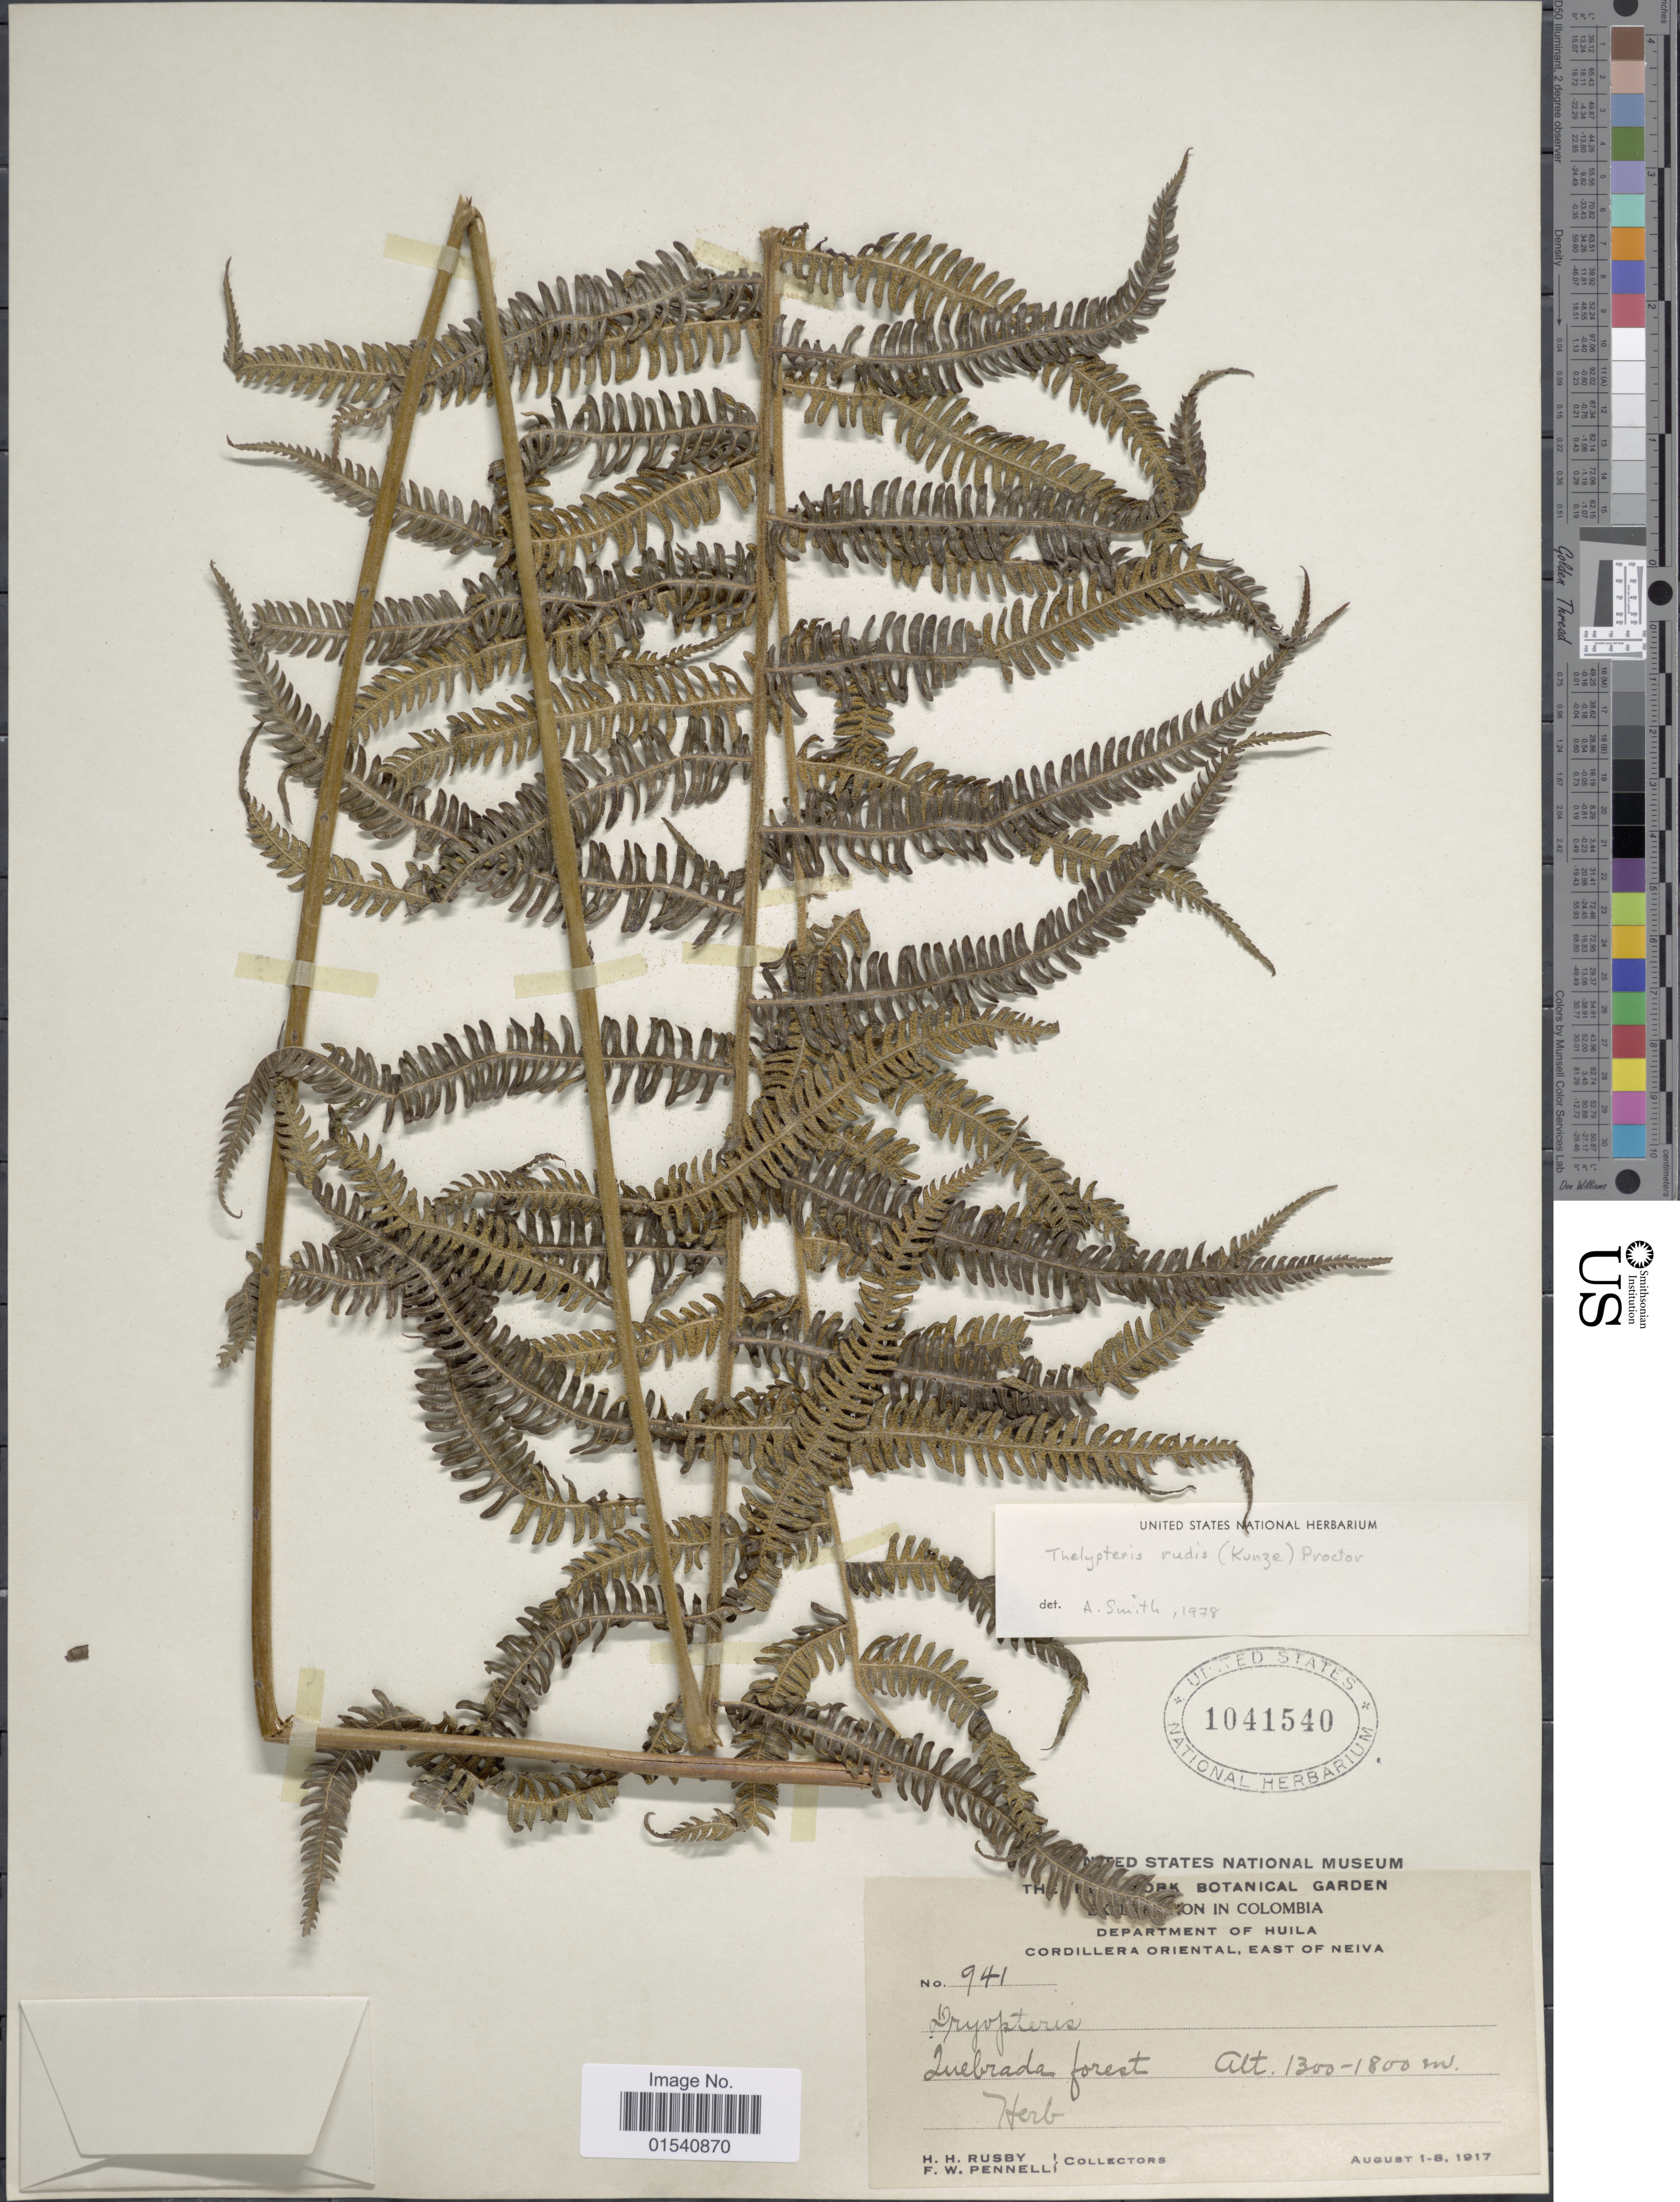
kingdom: Plantae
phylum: Tracheophyta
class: Polypodiopsida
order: Polypodiales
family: Thelypteridaceae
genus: Amauropelta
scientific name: Amauropelta rudis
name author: (Kunze) Pic. Serm.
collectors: H. H. Rusby & F. W. Pennell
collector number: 941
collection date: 1917-08-01/1917-08-08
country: Colombia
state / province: Huila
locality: Department of Huila, Cordillera Oriental, East of Neiva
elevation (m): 1300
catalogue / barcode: US 1041540